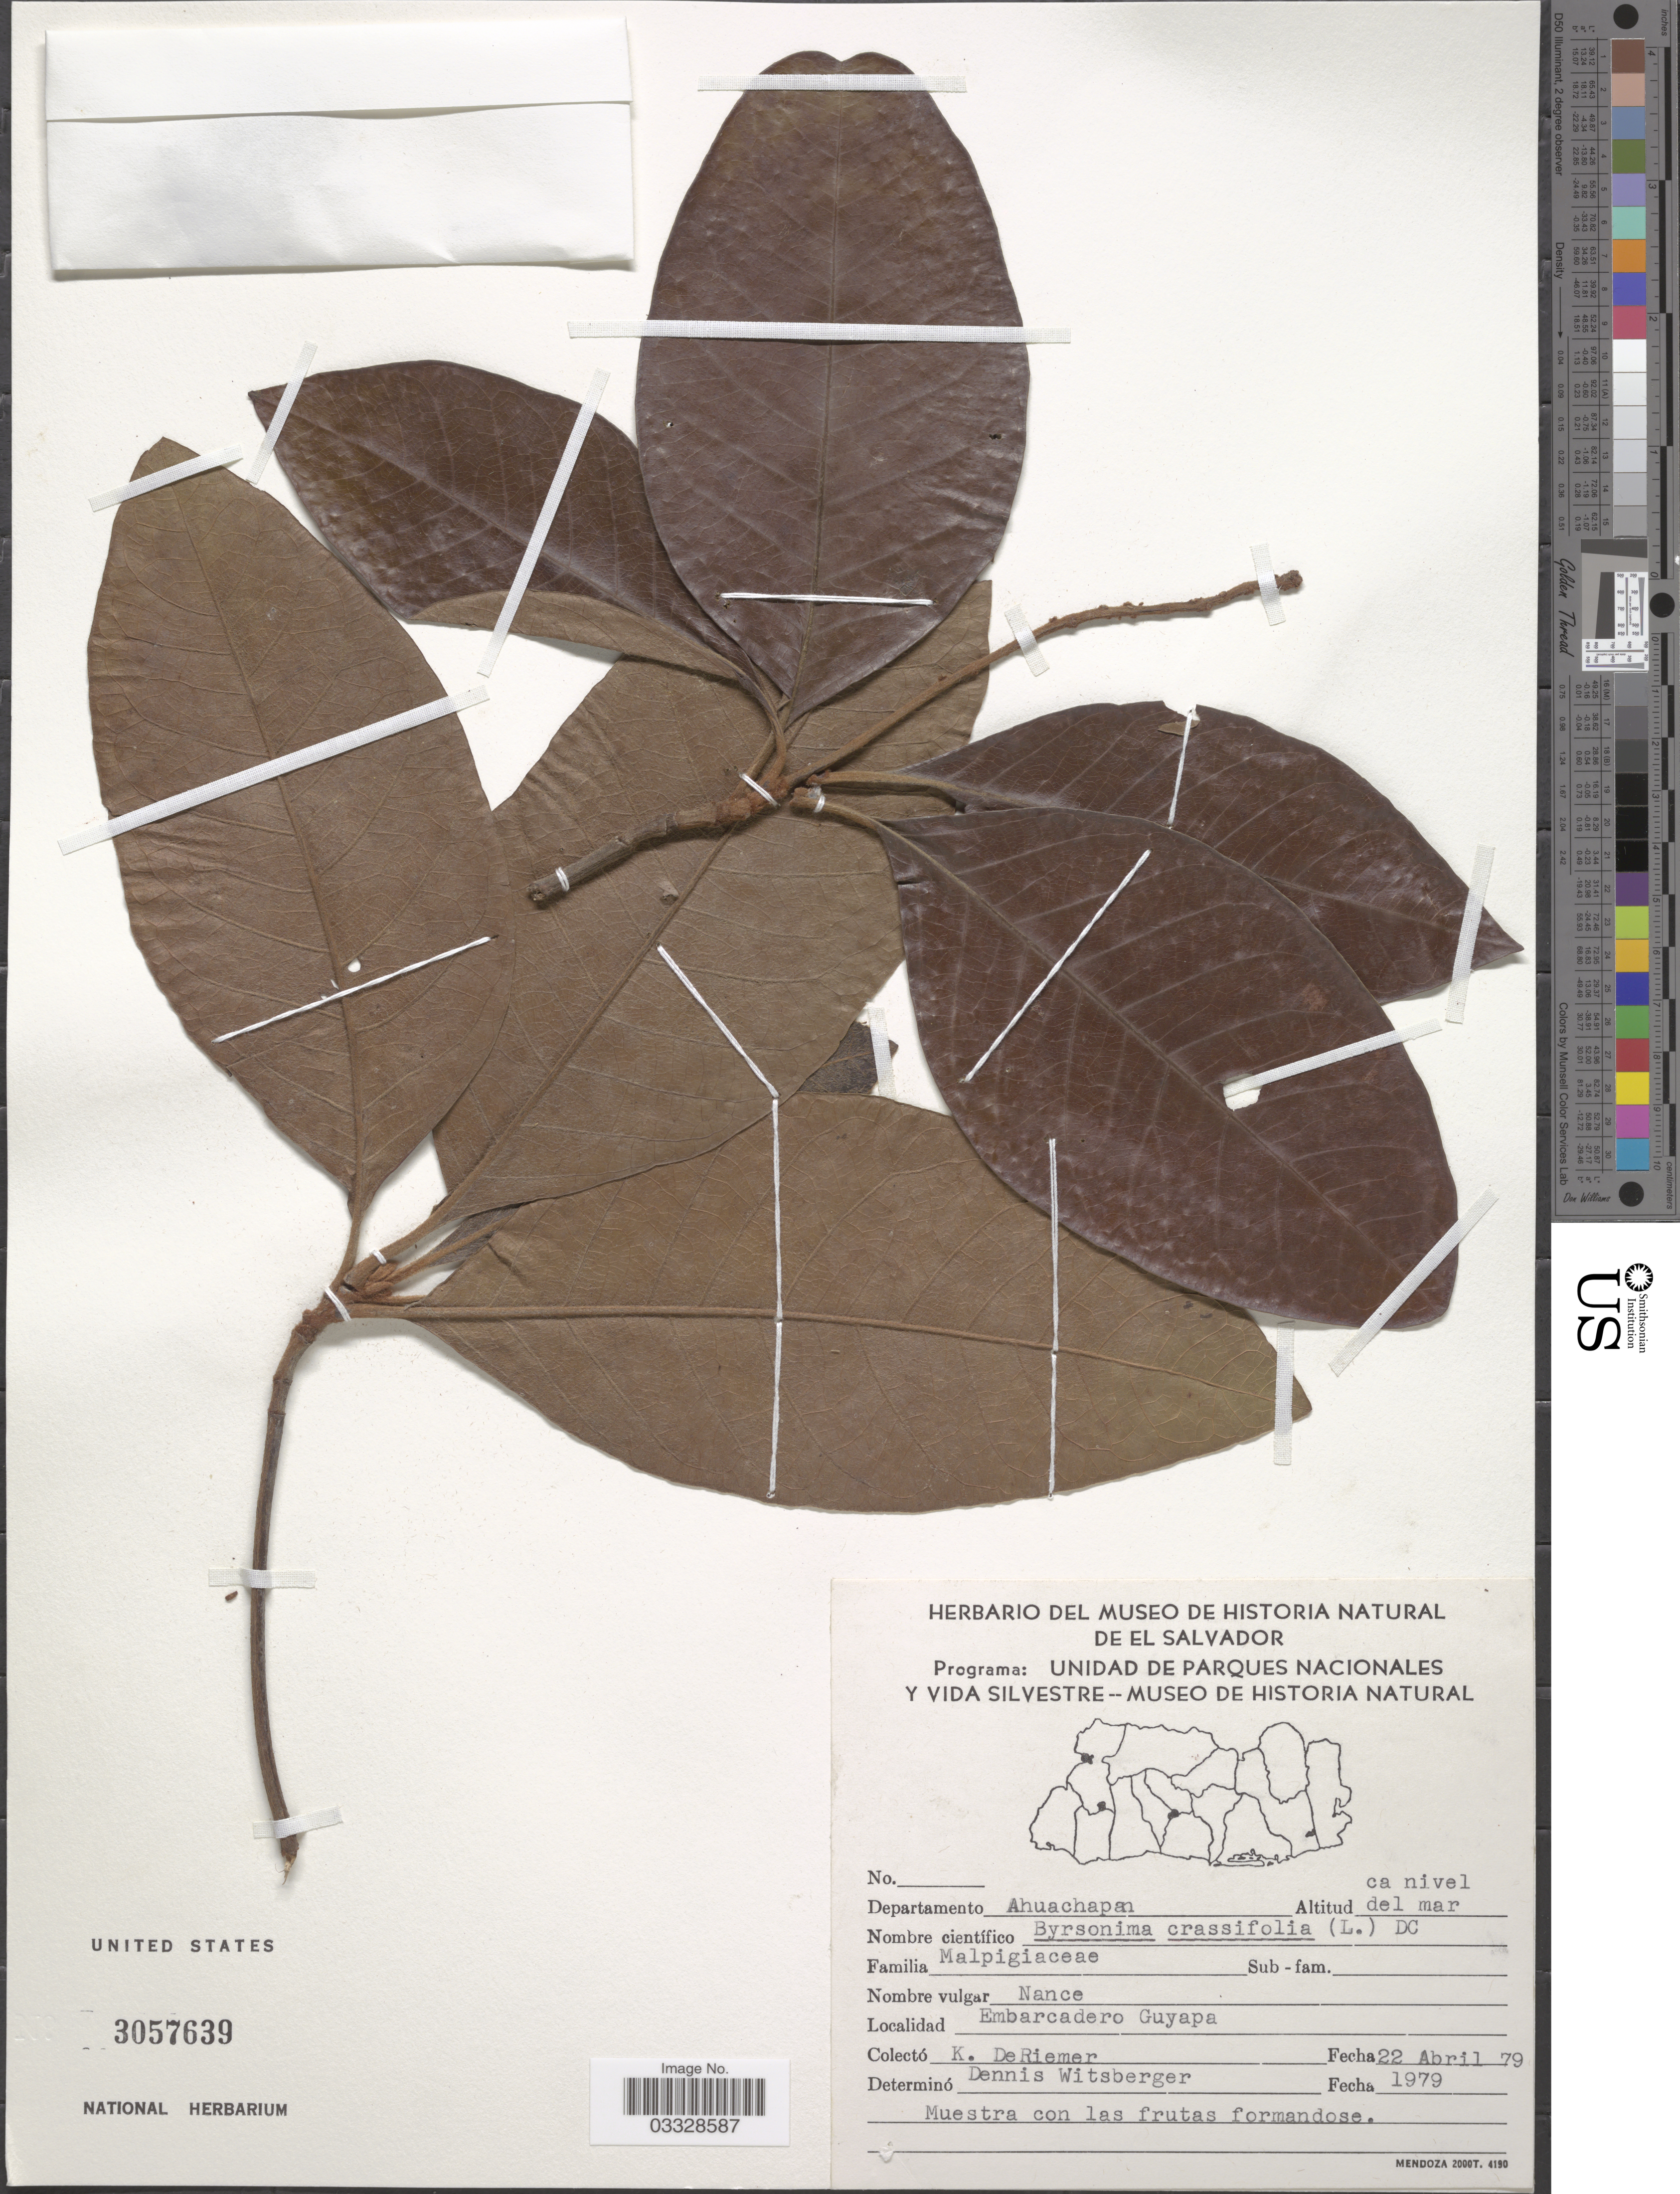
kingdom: Plantae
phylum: Tracheophyta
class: Magnoliopsida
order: Malpighiales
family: Malpighiaceae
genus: Byrsonima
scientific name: Byrsonima crassifolia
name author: (L.) Kunth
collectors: K. Riemer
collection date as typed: Transcribed d/m/y: 22/4/79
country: El Salvador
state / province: Ahuachapan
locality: Departamento Ahuachapan. Embarcadero Guyapa.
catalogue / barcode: US 3057639